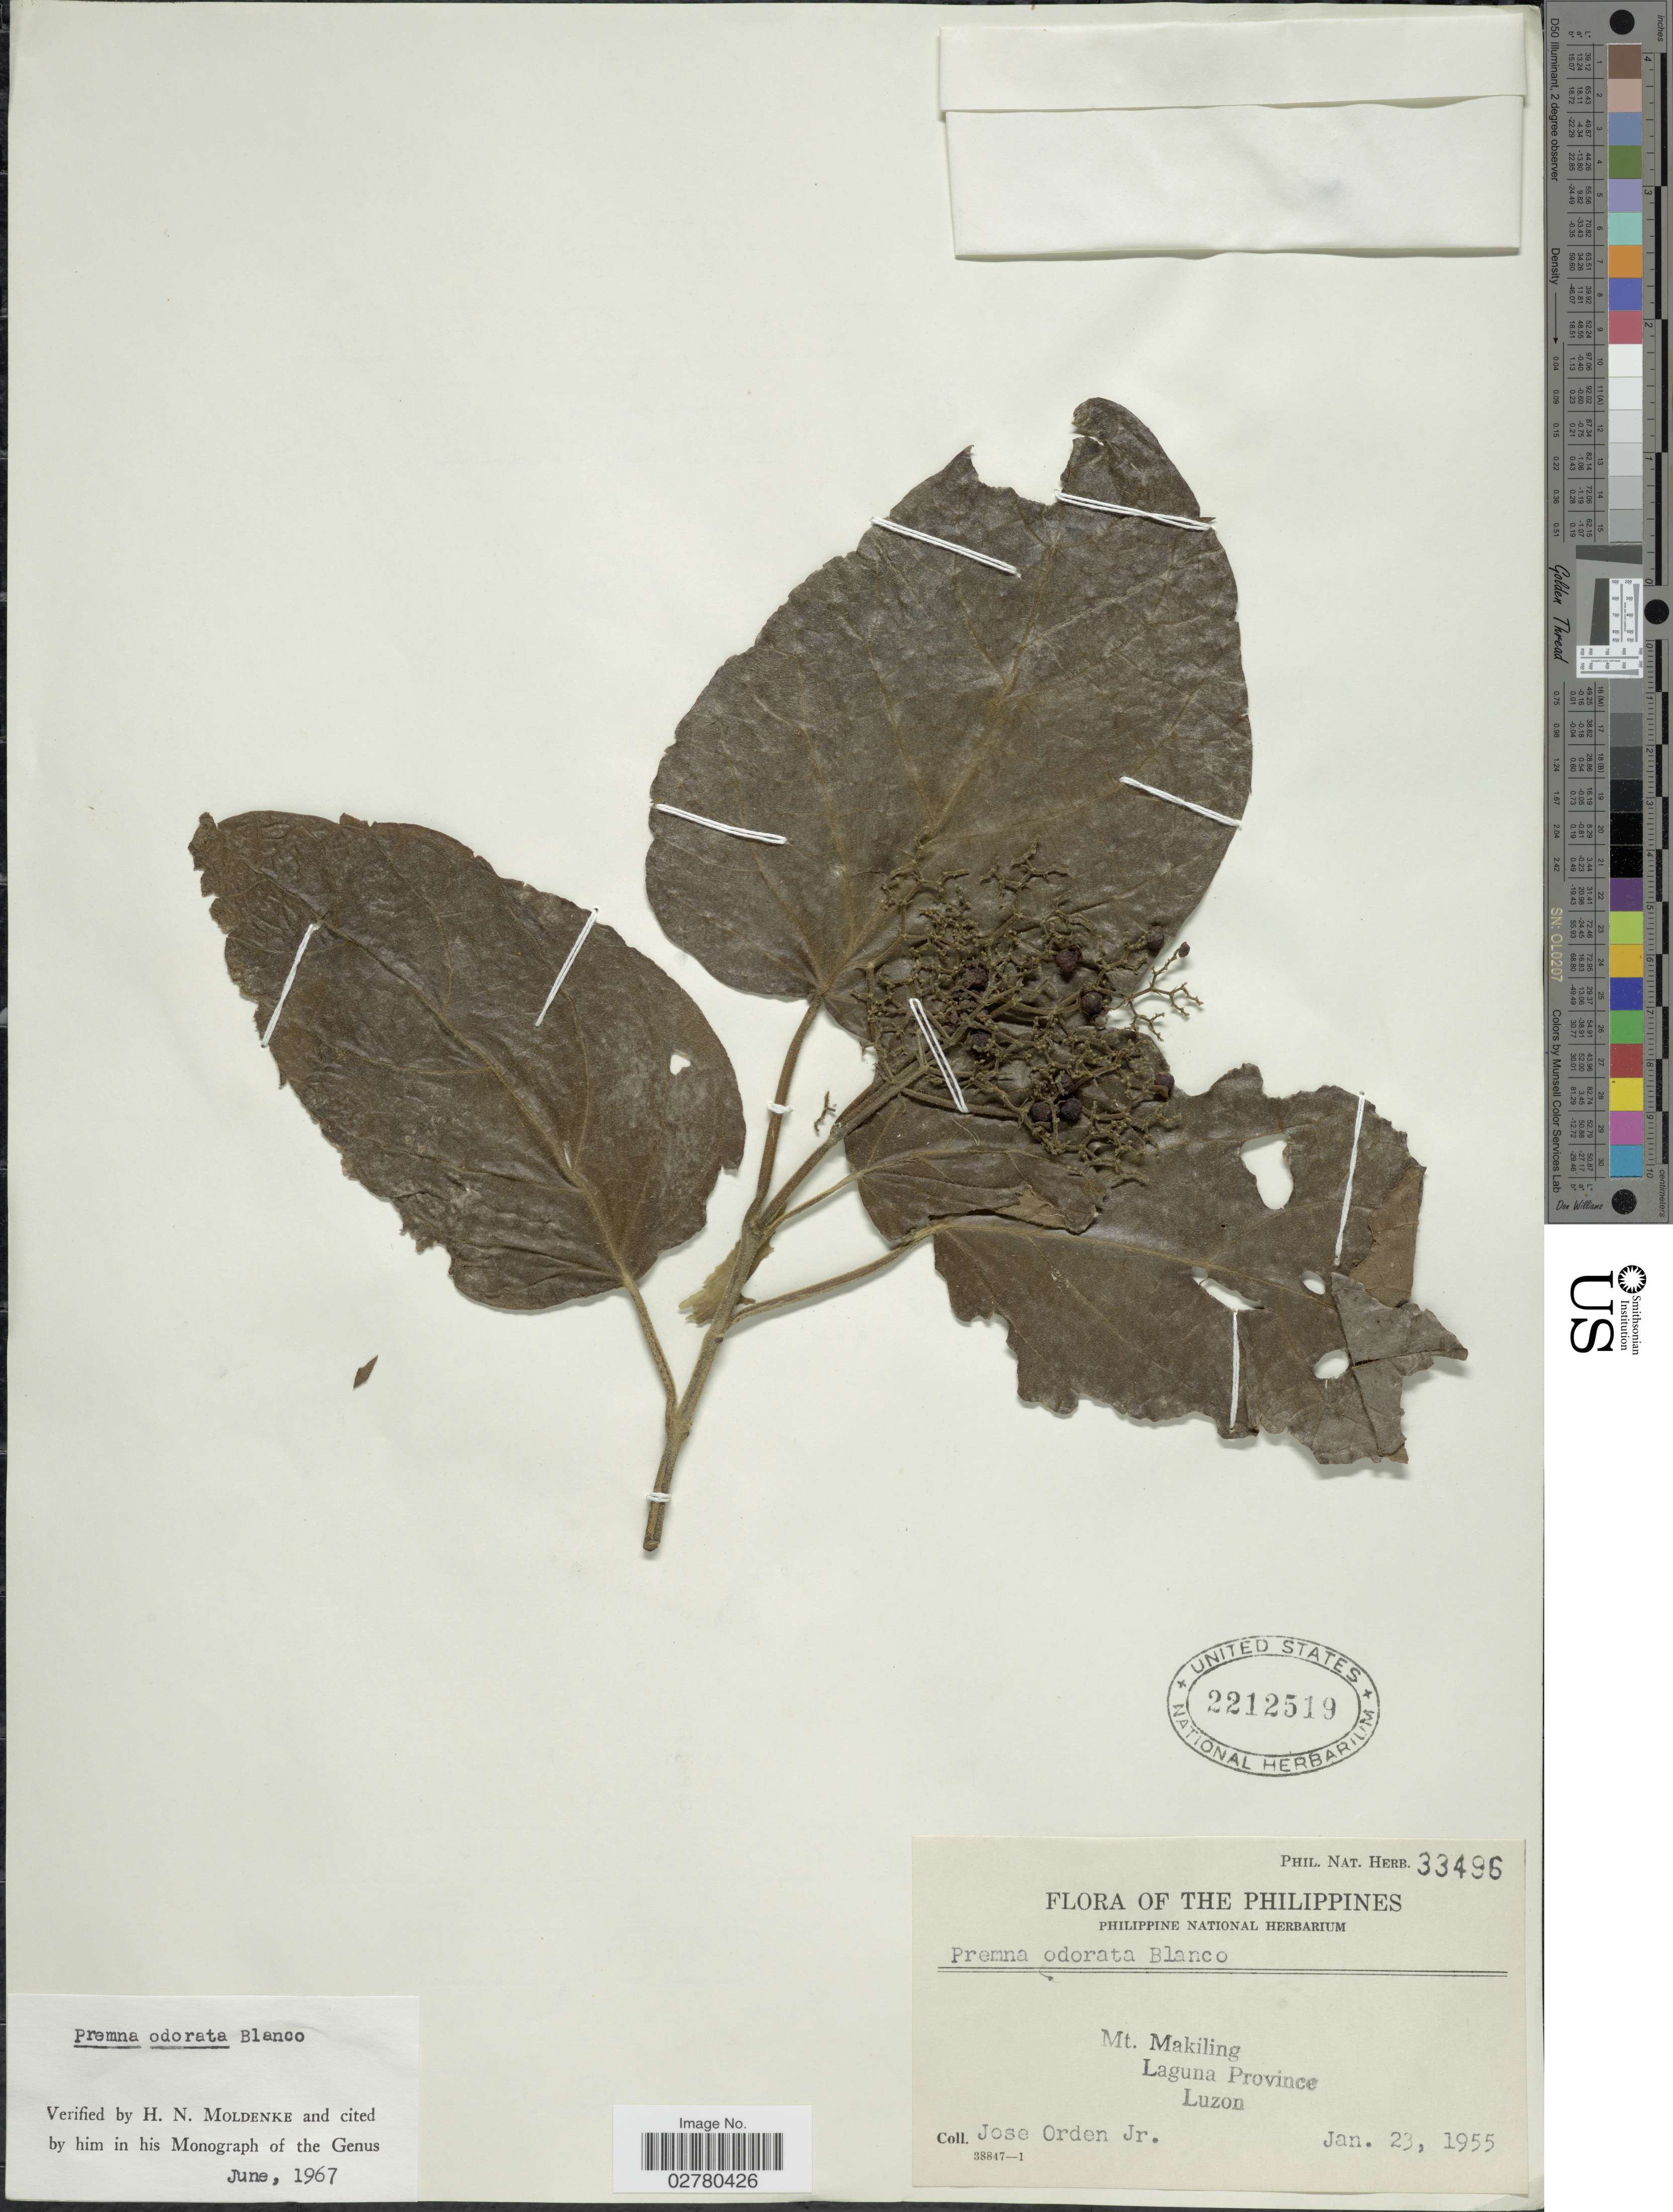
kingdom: Plantae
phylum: Tracheophyta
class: Magnoliopsida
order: Lamiales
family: Lamiaceae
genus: Premna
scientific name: Premna odorata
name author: Blanco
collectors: J. Ordon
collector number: Phil.Nat.Herb. 33496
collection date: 1955-01-23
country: Philippines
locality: Mt. Makiling, Laguna Province, Luzon.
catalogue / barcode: US 2212519